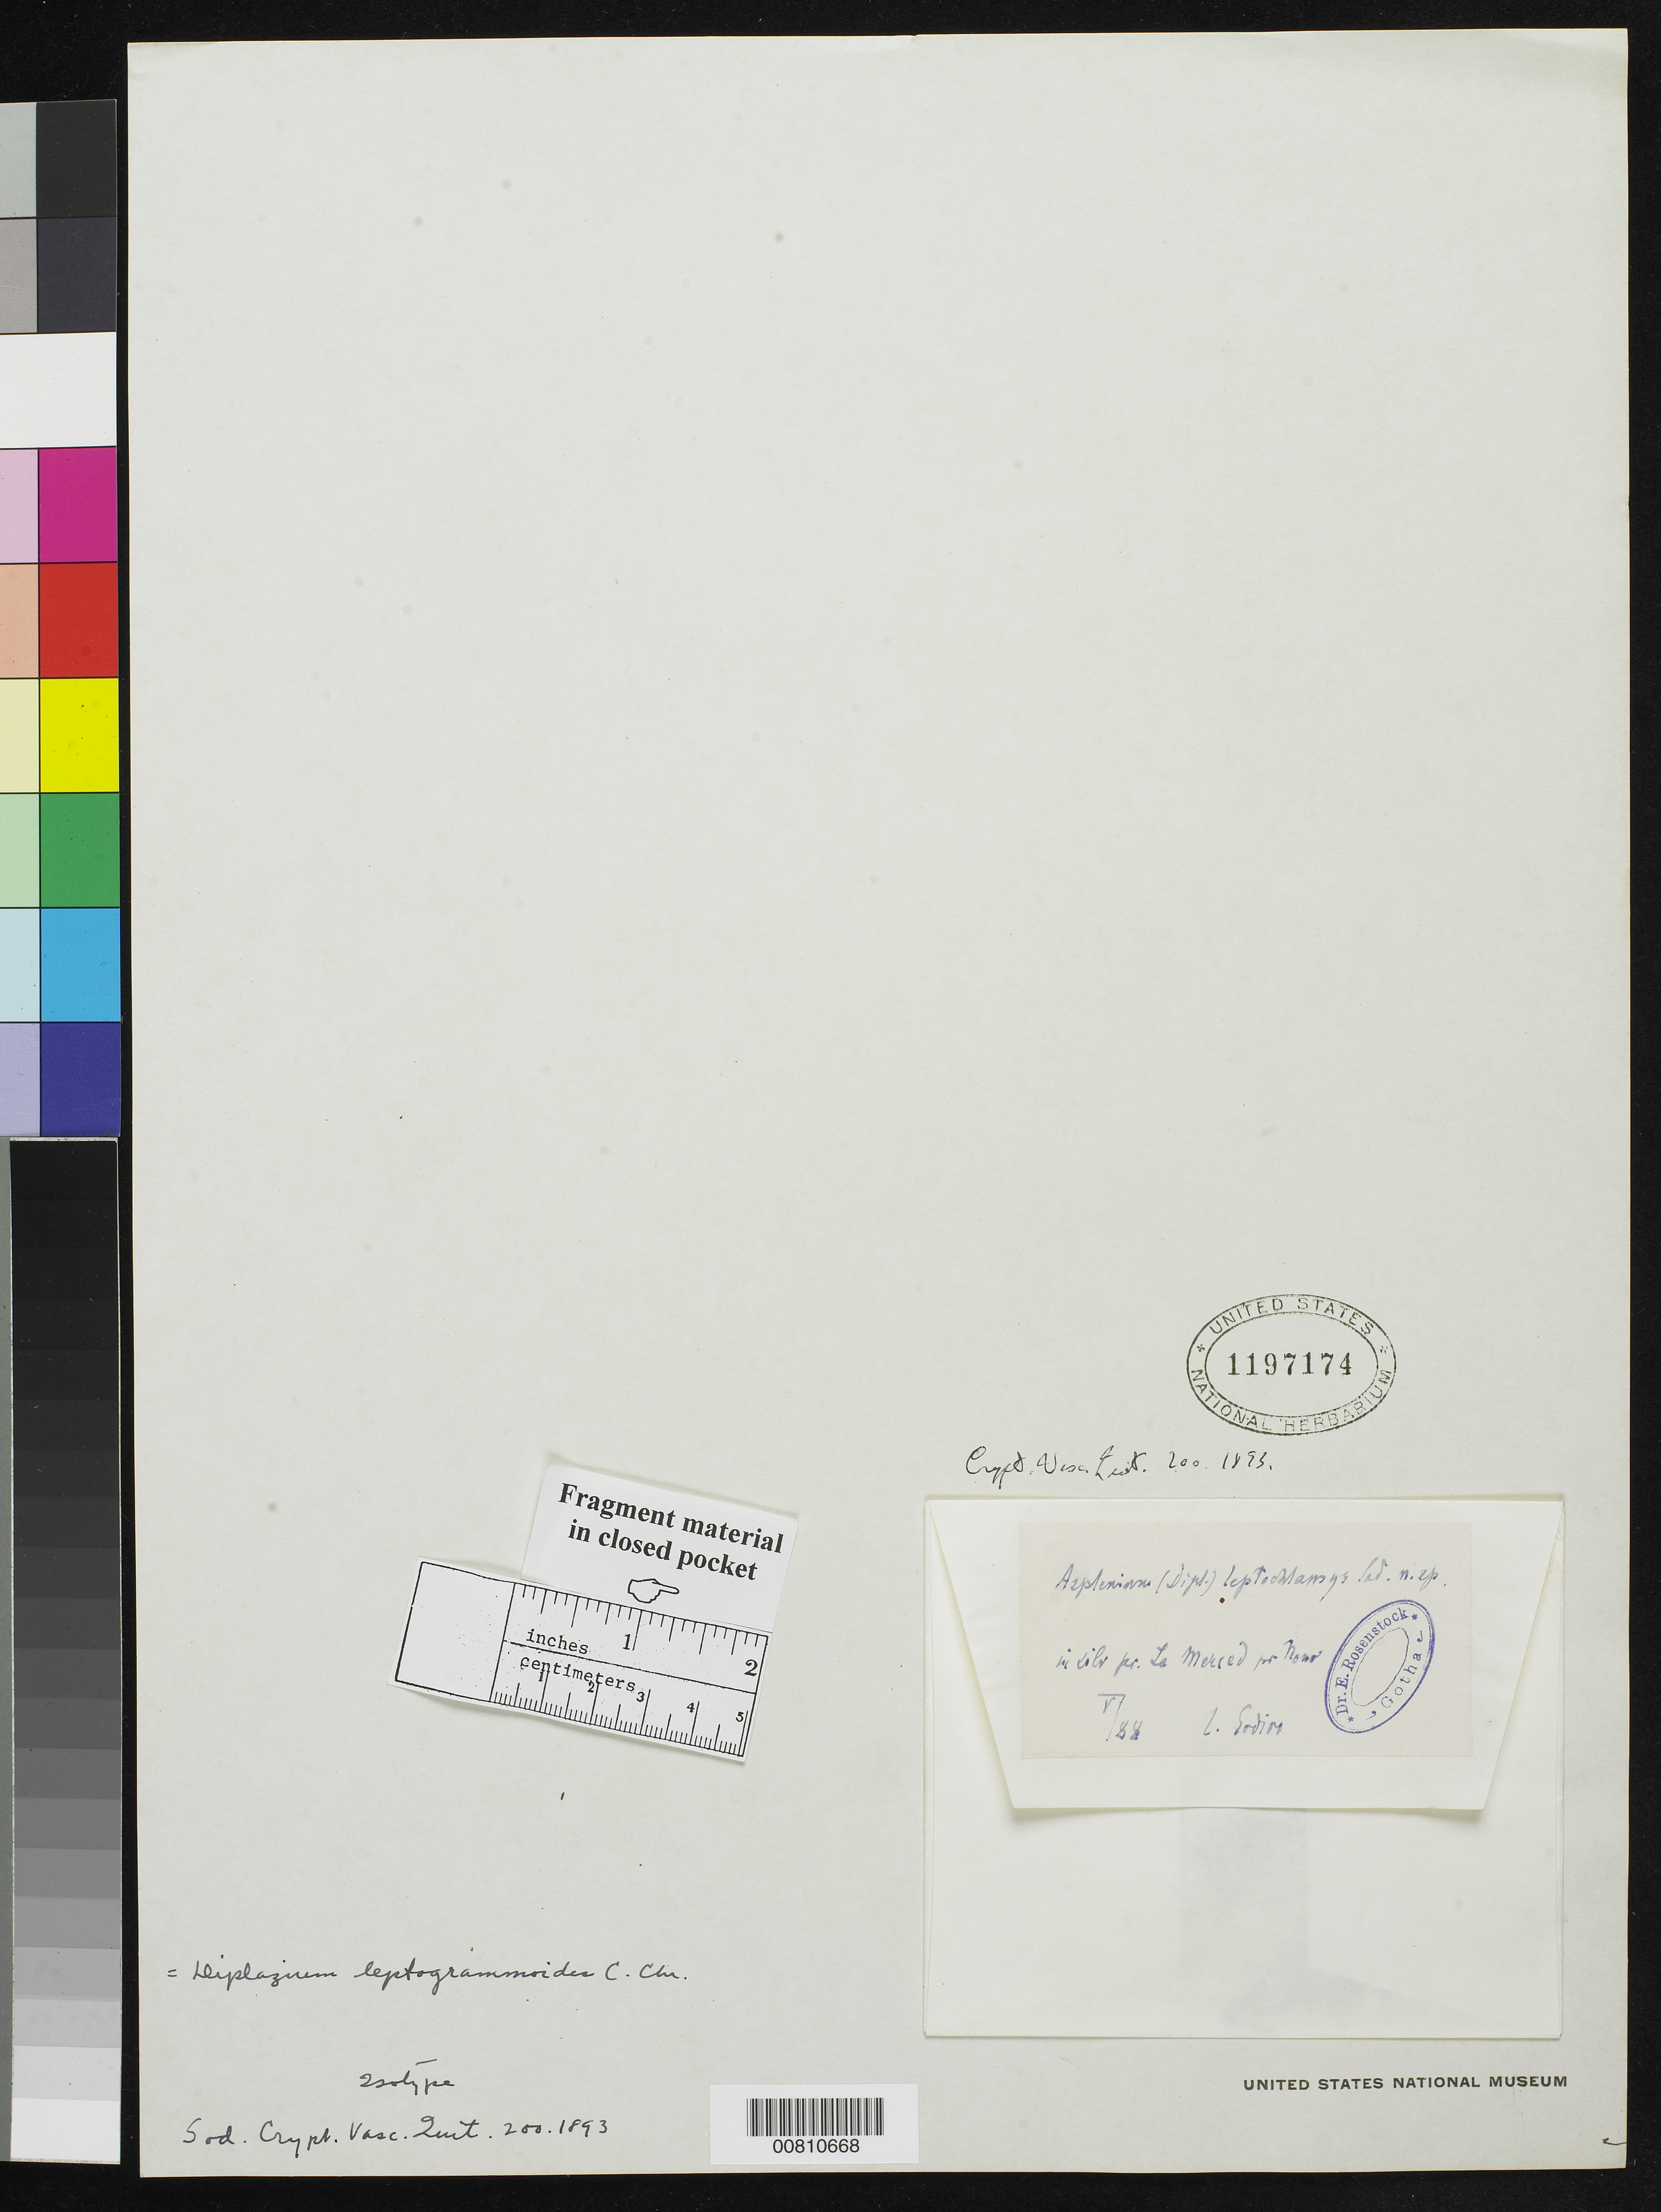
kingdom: Plantae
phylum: Tracheophyta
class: Polypodiopsida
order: Polypodiales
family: Aspleniaceae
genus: Asplenium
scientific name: Asplenium leptochlamys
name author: Sodiro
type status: Isotype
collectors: L. Sodiro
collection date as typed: May 1882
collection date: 1882-05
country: Ecuador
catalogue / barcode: US 1197174